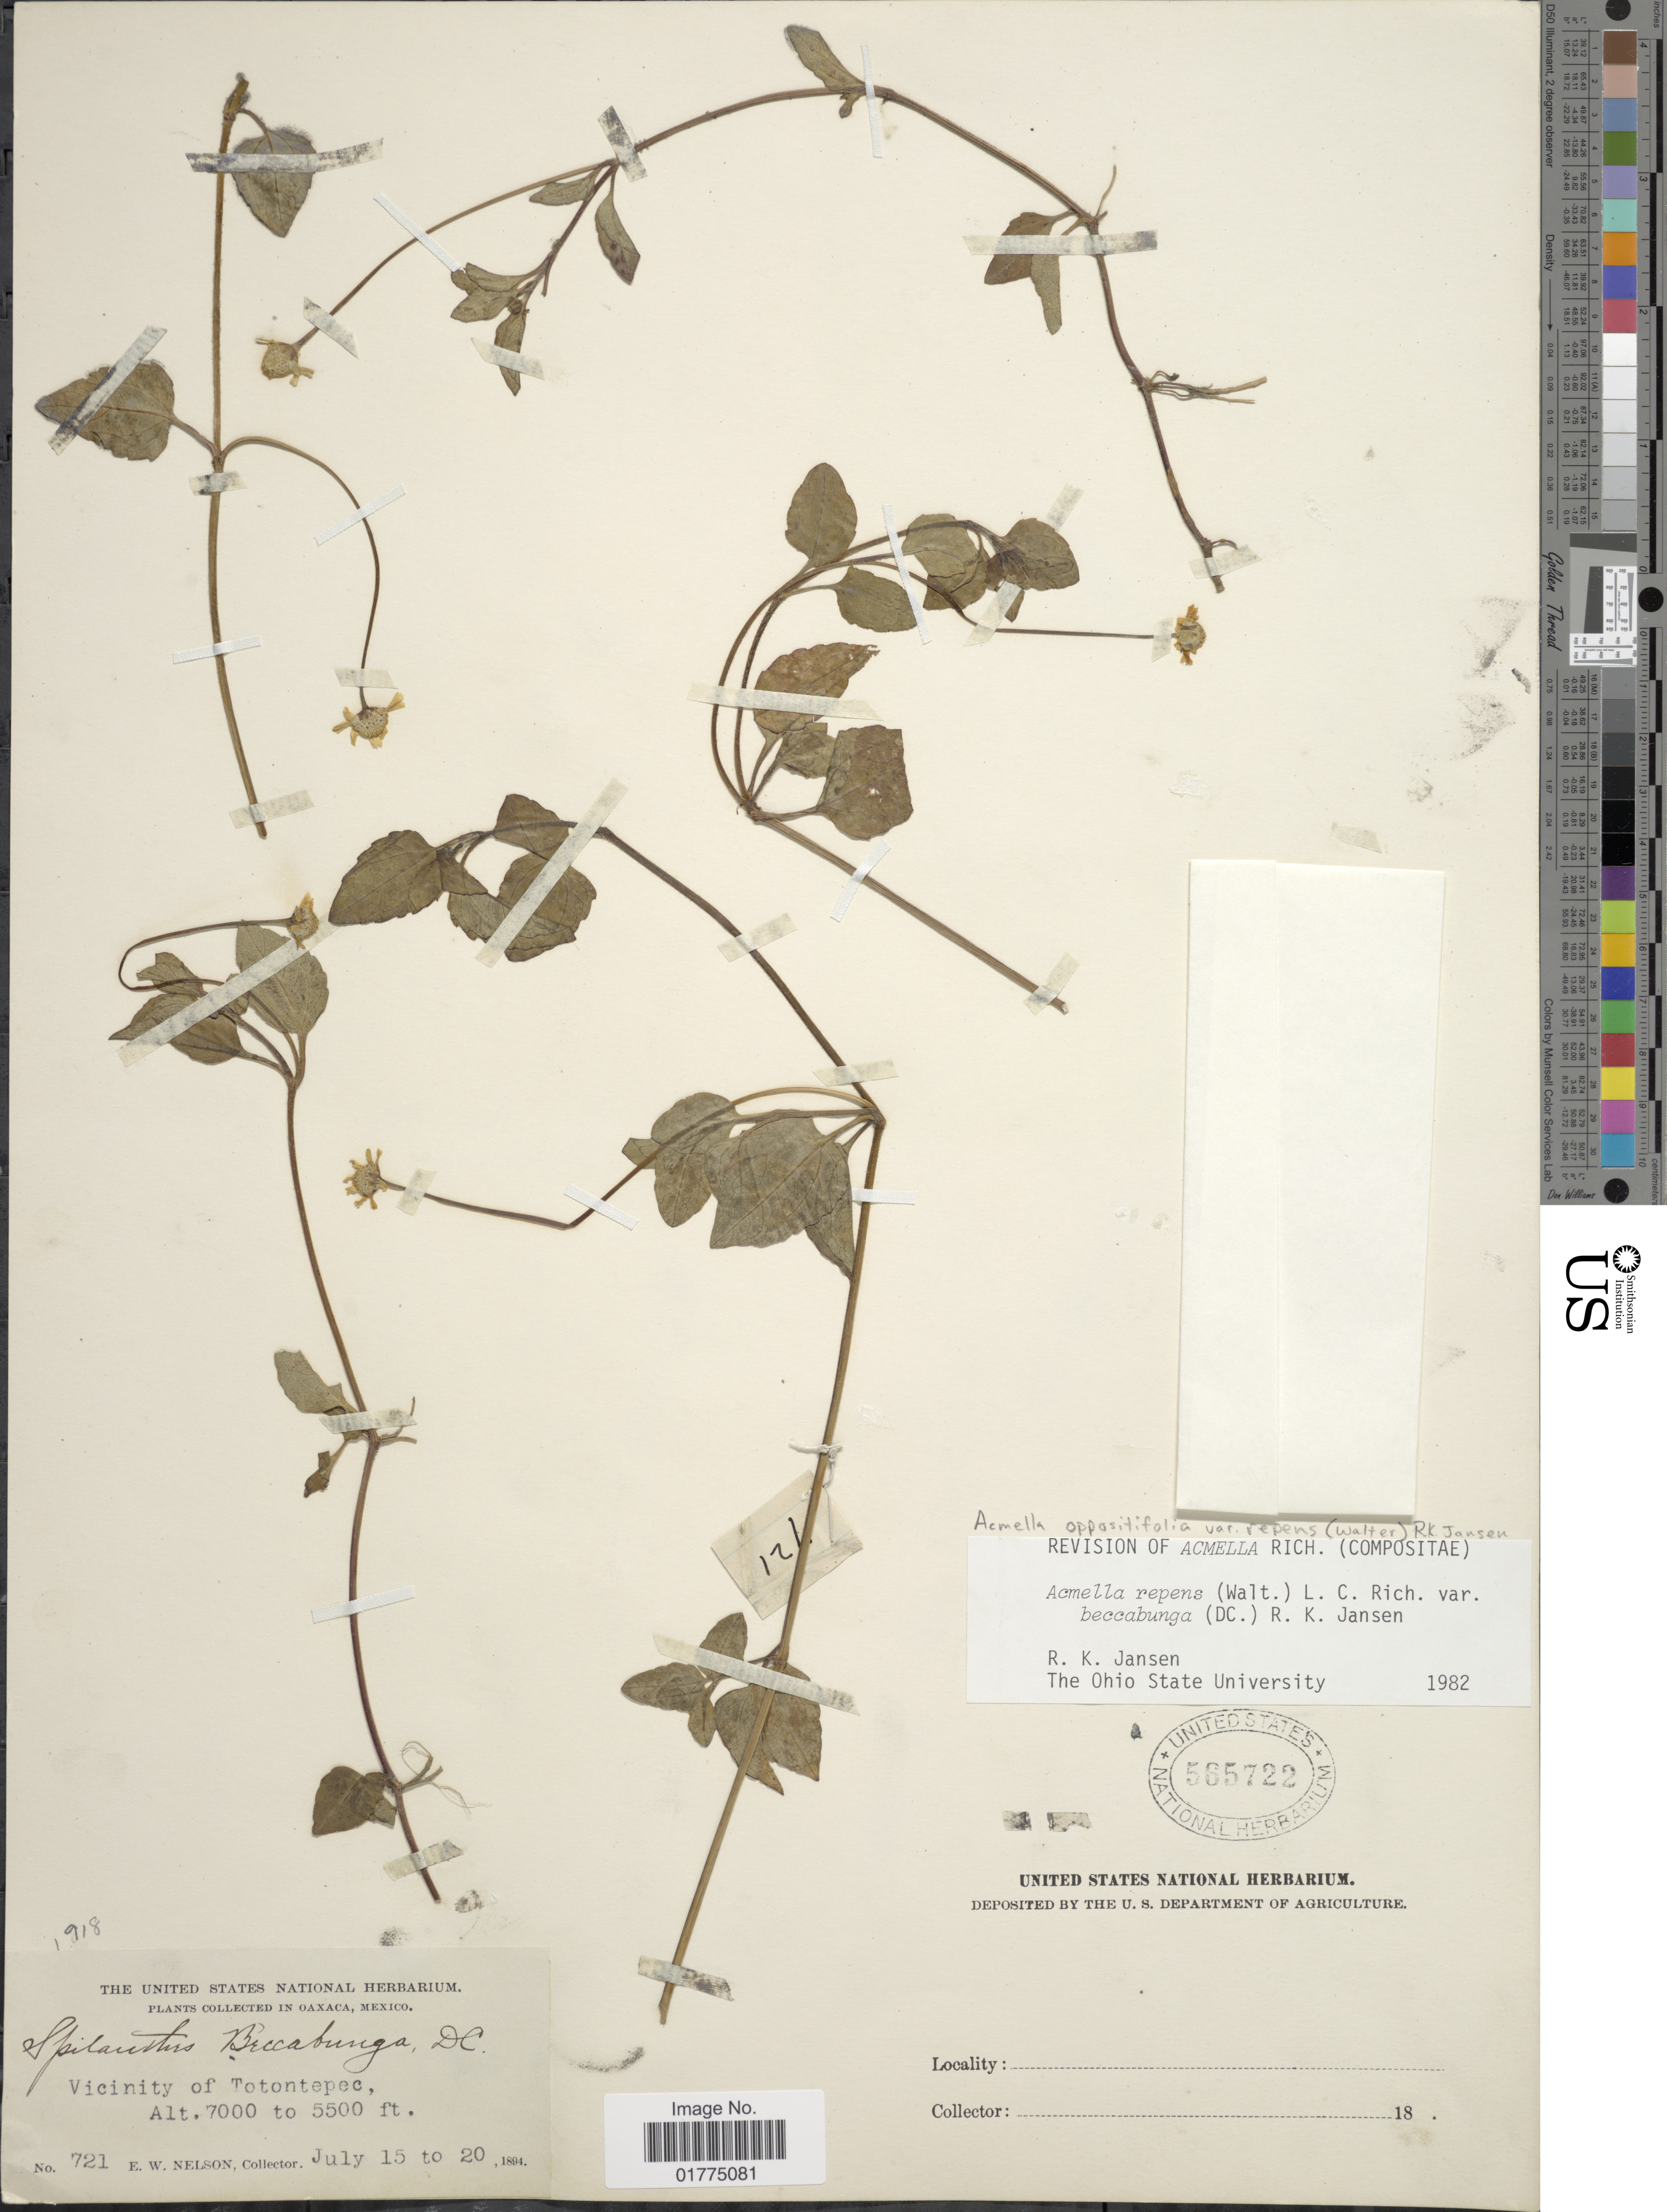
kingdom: Plantae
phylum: Tracheophyta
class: Magnoliopsida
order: Asterales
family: Asteraceae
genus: Acmella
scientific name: Acmella repens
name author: (Walter) Rich.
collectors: E. W. Nelson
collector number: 721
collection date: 1894-07-15/1894-07-20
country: Mexico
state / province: Oaxaca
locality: Oaxaca, Mexico. Vicinity of Totontepec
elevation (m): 1676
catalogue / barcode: US 565722